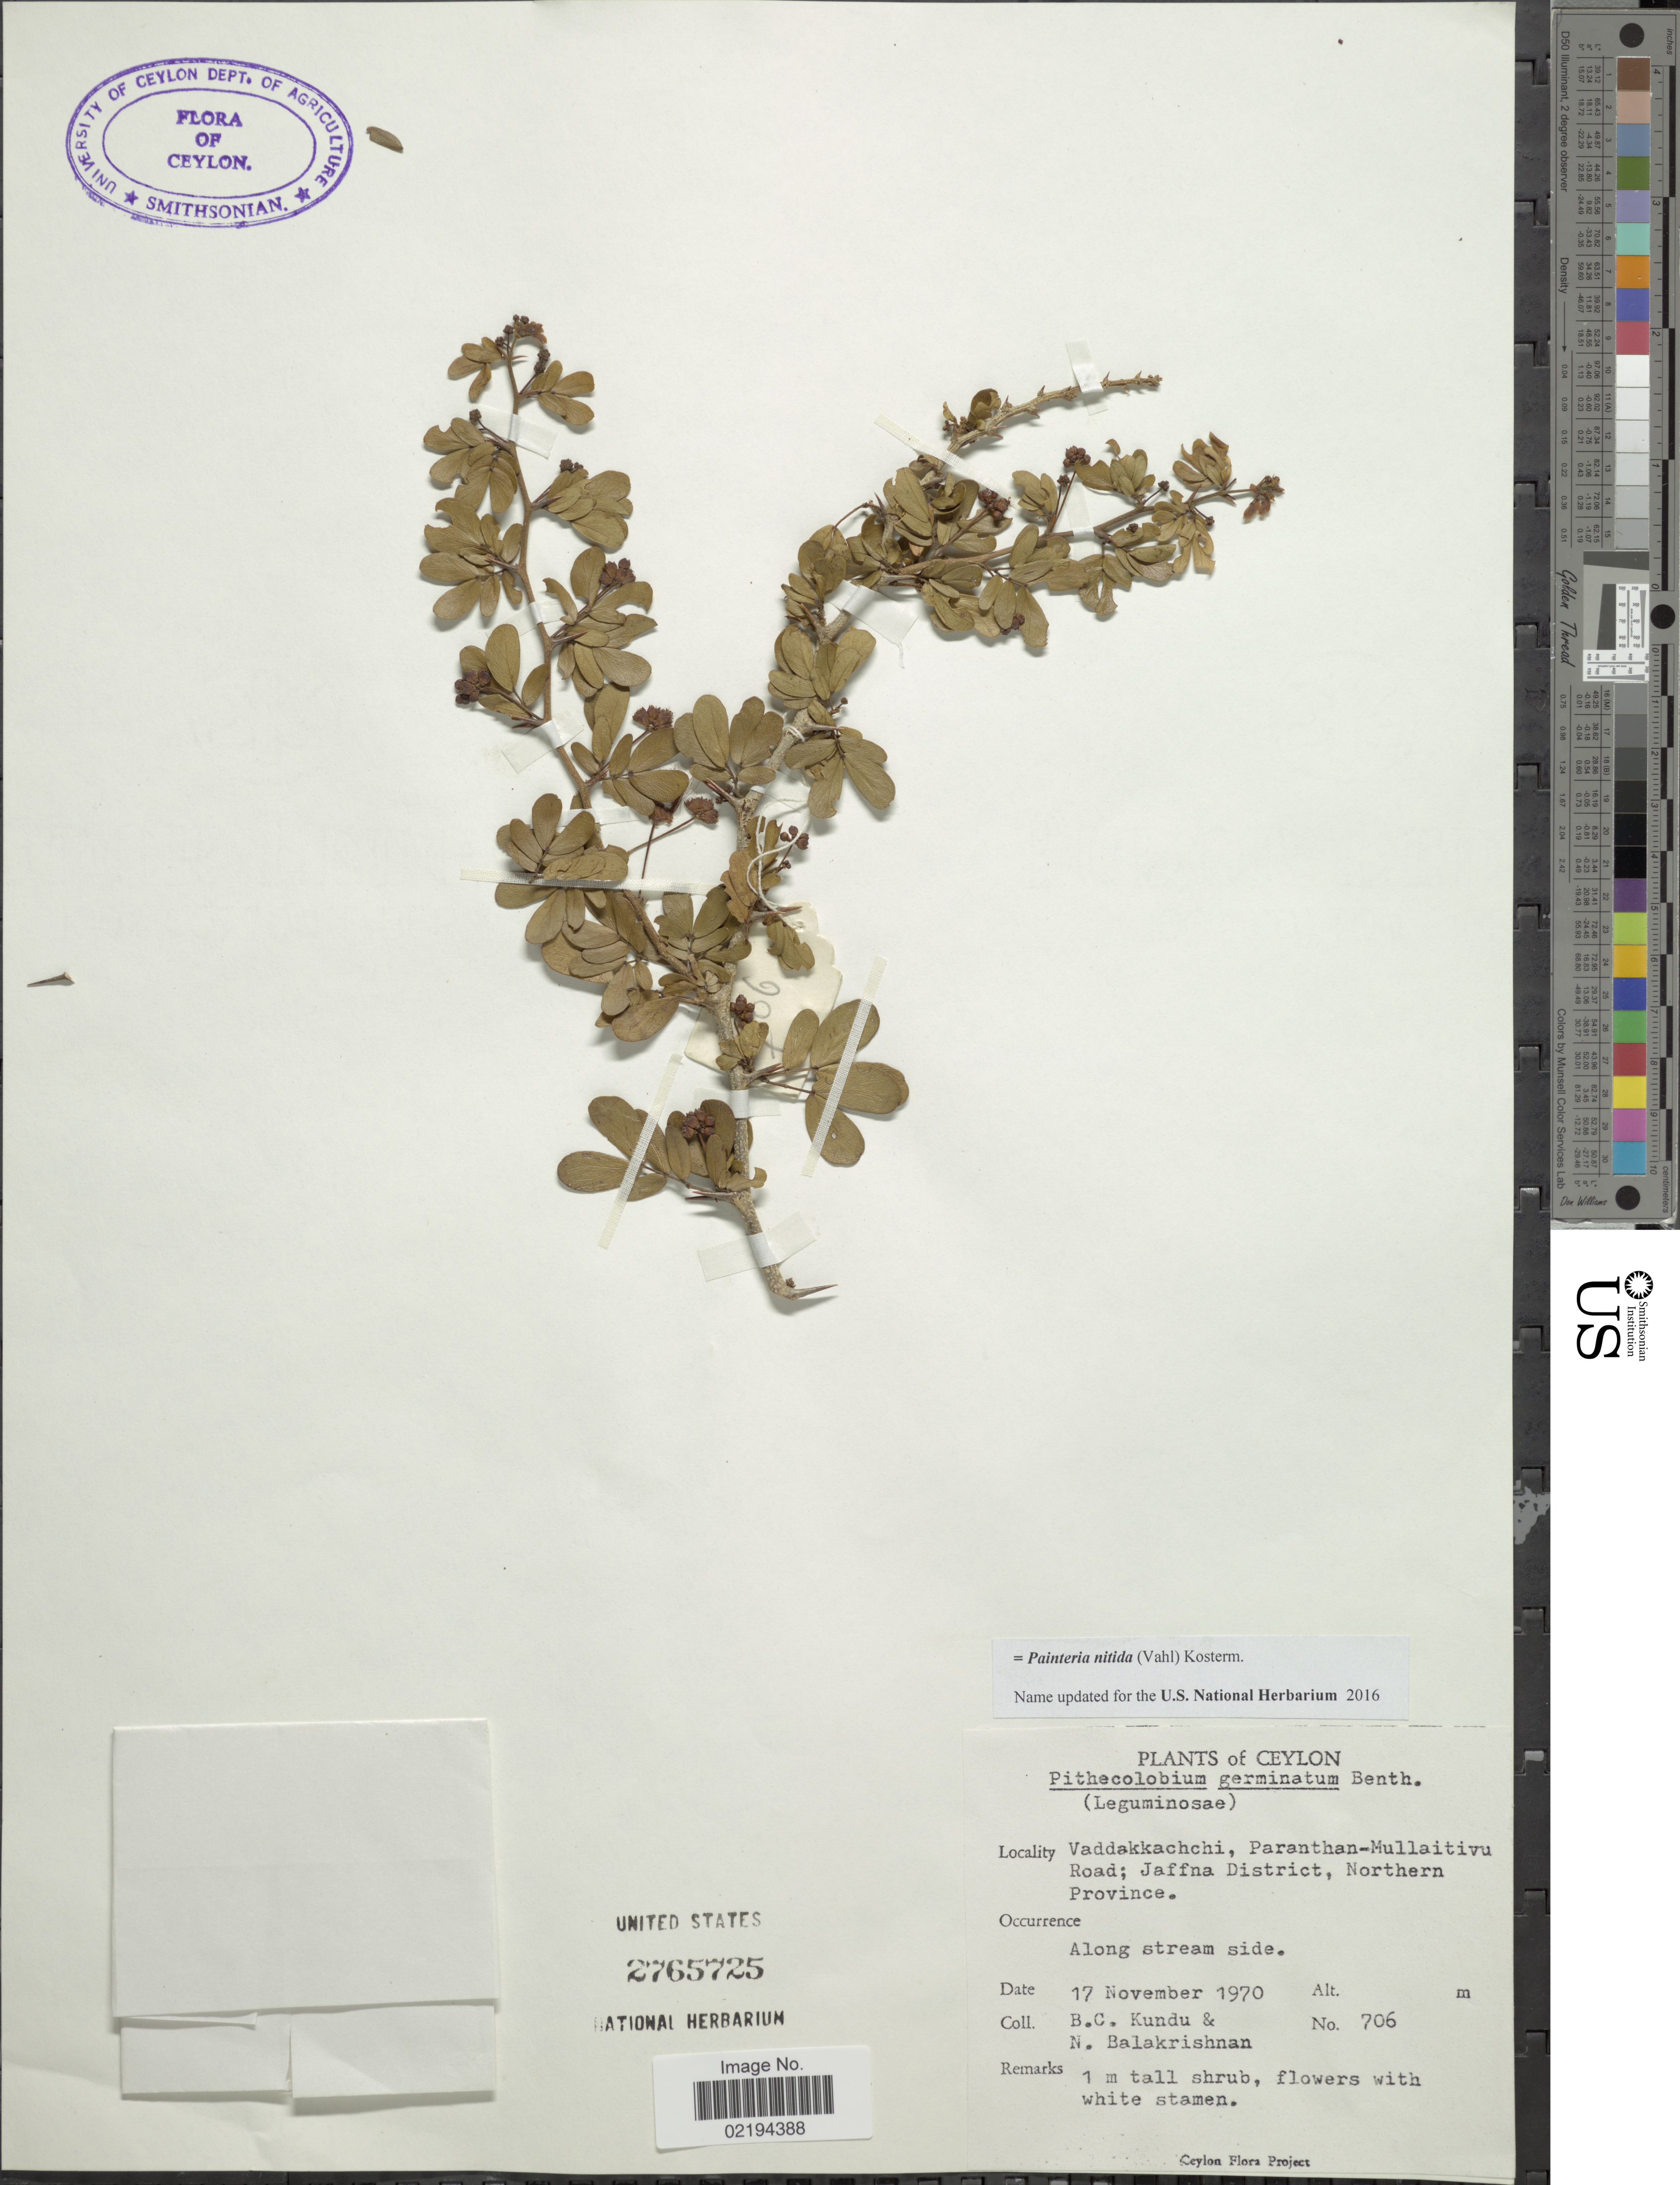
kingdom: Plantae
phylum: Tracheophyta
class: Magnoliopsida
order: Fabales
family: Fabaceae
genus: Thailentadopsis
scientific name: Thailentadopsis nitida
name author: (Vahl) G.P. Lewis & Schrire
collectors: B. C. Kundu & N. Balakrishnan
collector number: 706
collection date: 1970-11-17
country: Sri Lanka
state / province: Northern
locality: Ceylon, Vaddakkachchi, Paranthan-Mullaitivu Road; Jaffna District, along streamside.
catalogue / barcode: US 2765725